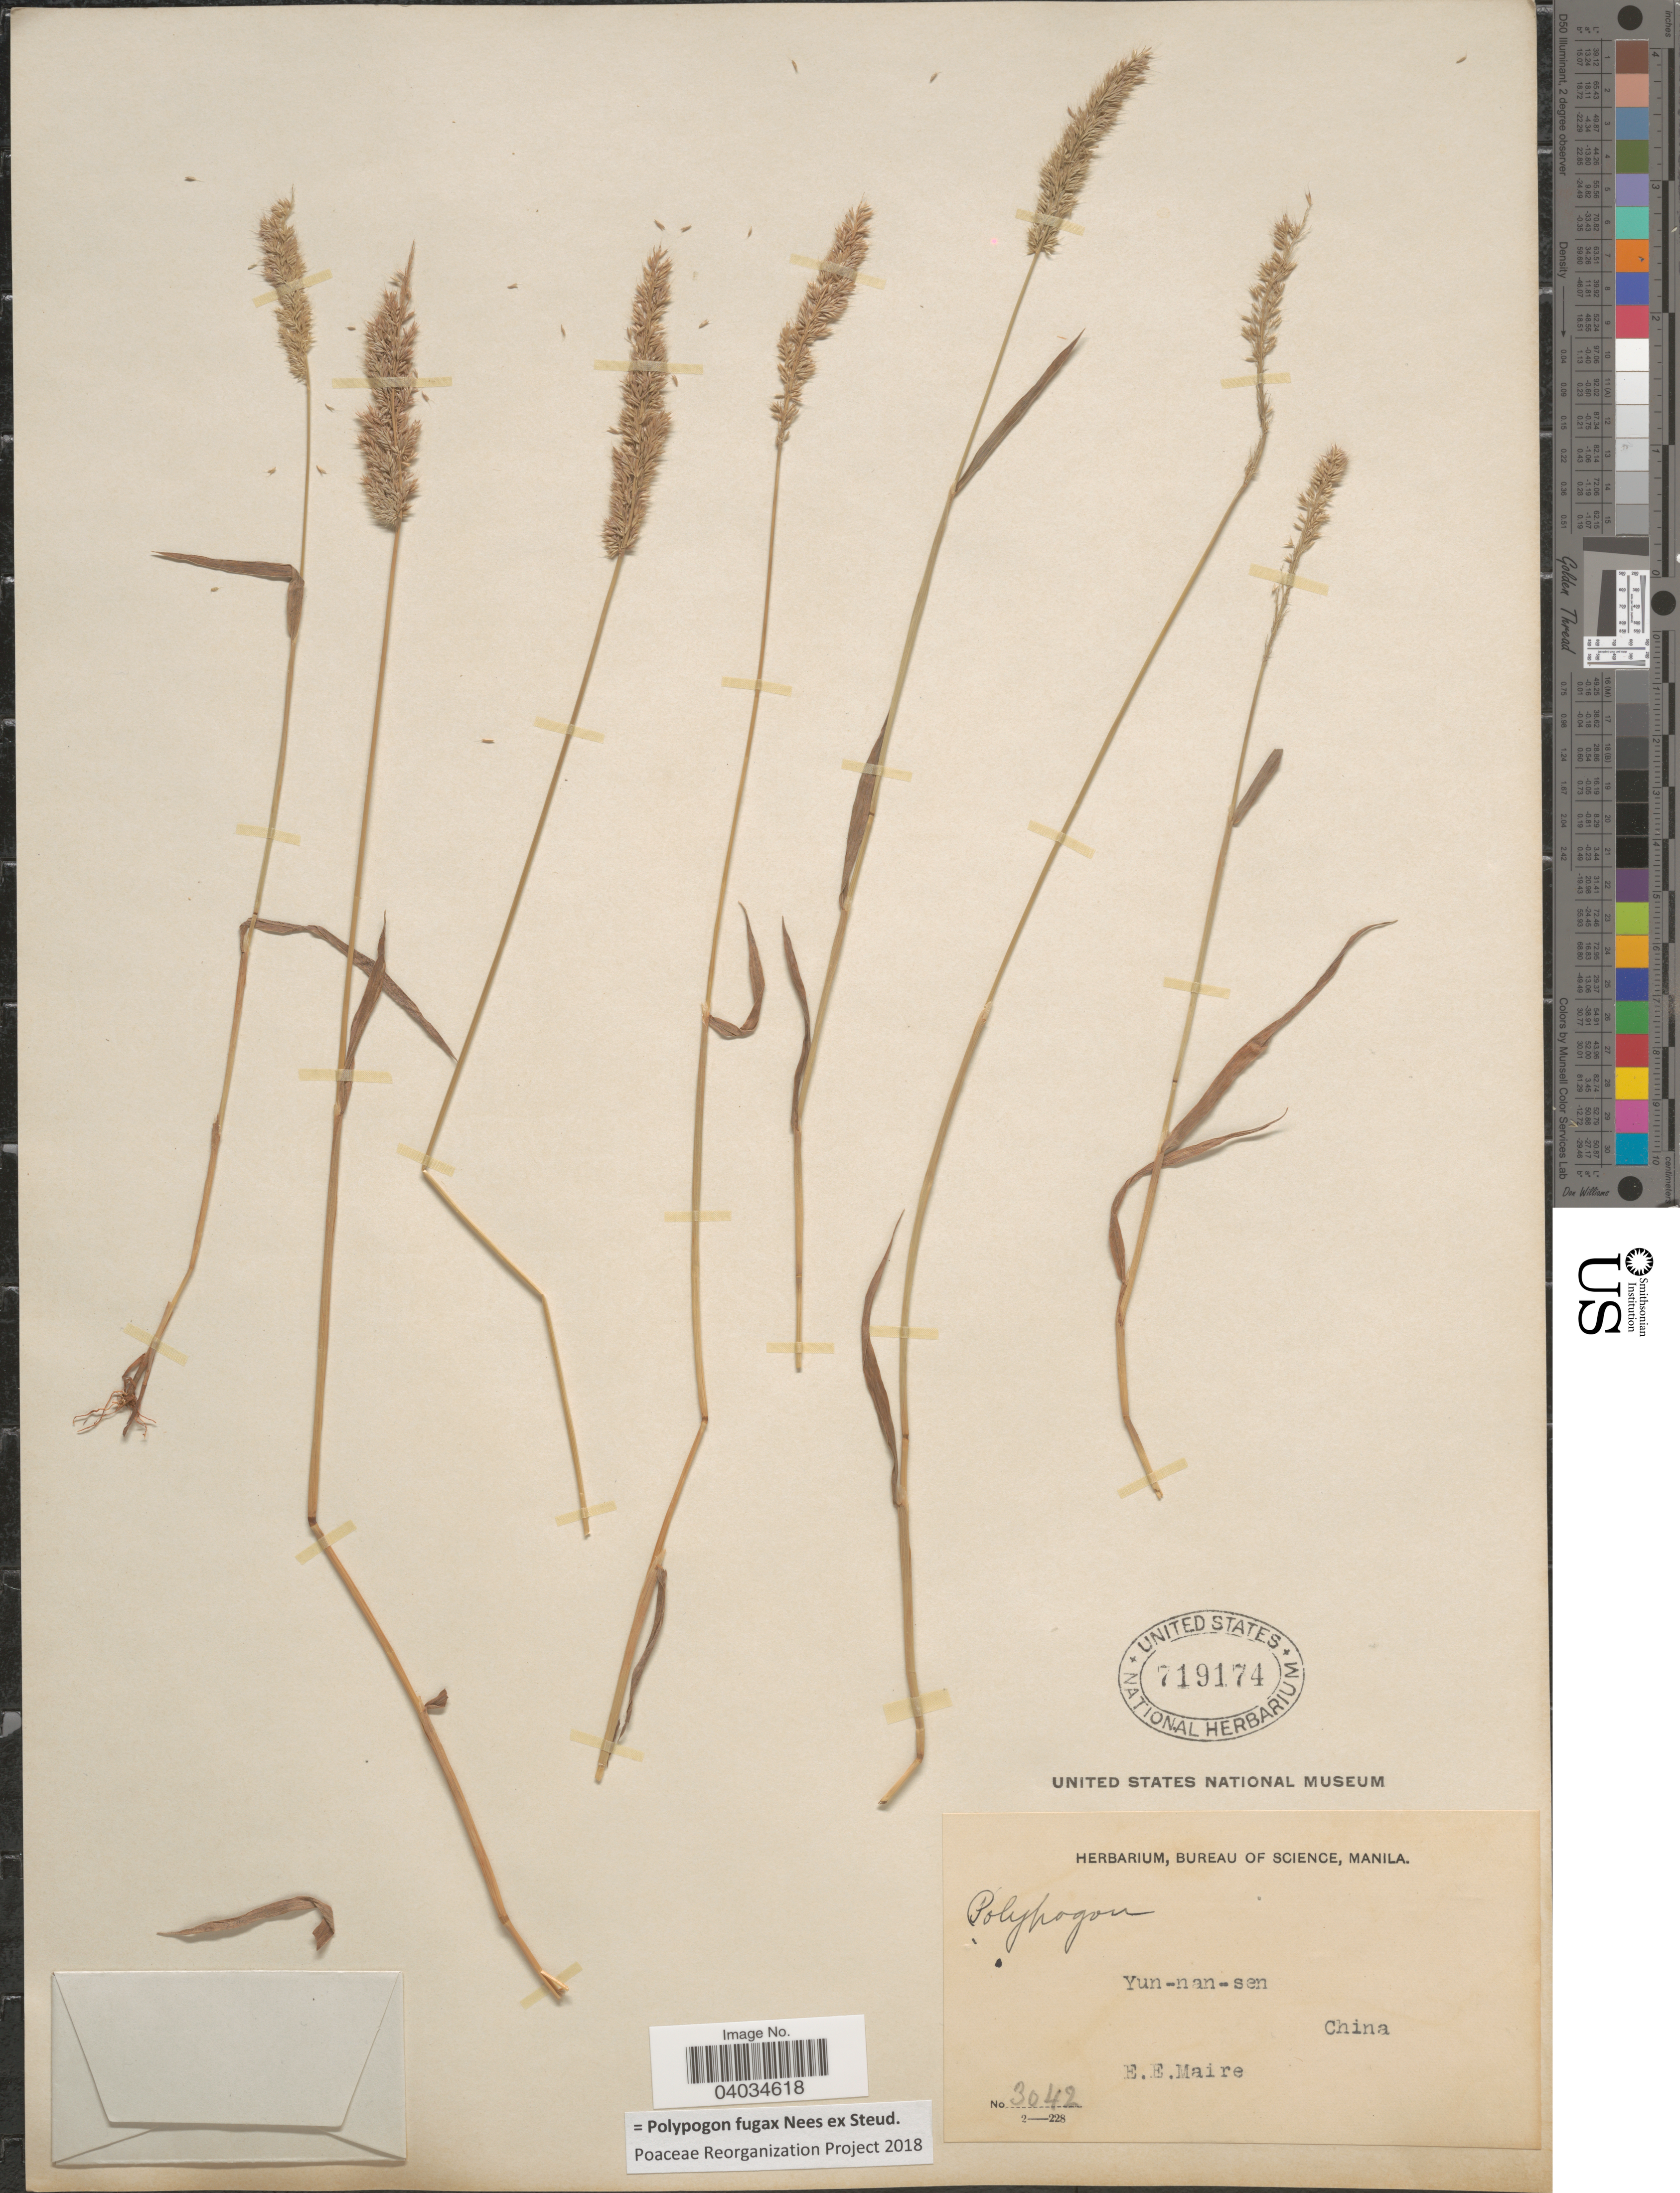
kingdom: Plantae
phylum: Tracheophyta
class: Liliopsida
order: Poales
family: Poaceae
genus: Polypogon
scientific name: Polypogon fugax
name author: Nees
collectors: E. E. Maire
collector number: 3042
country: China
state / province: Yunnan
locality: Yun-nan-sen.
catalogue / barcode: US 719174